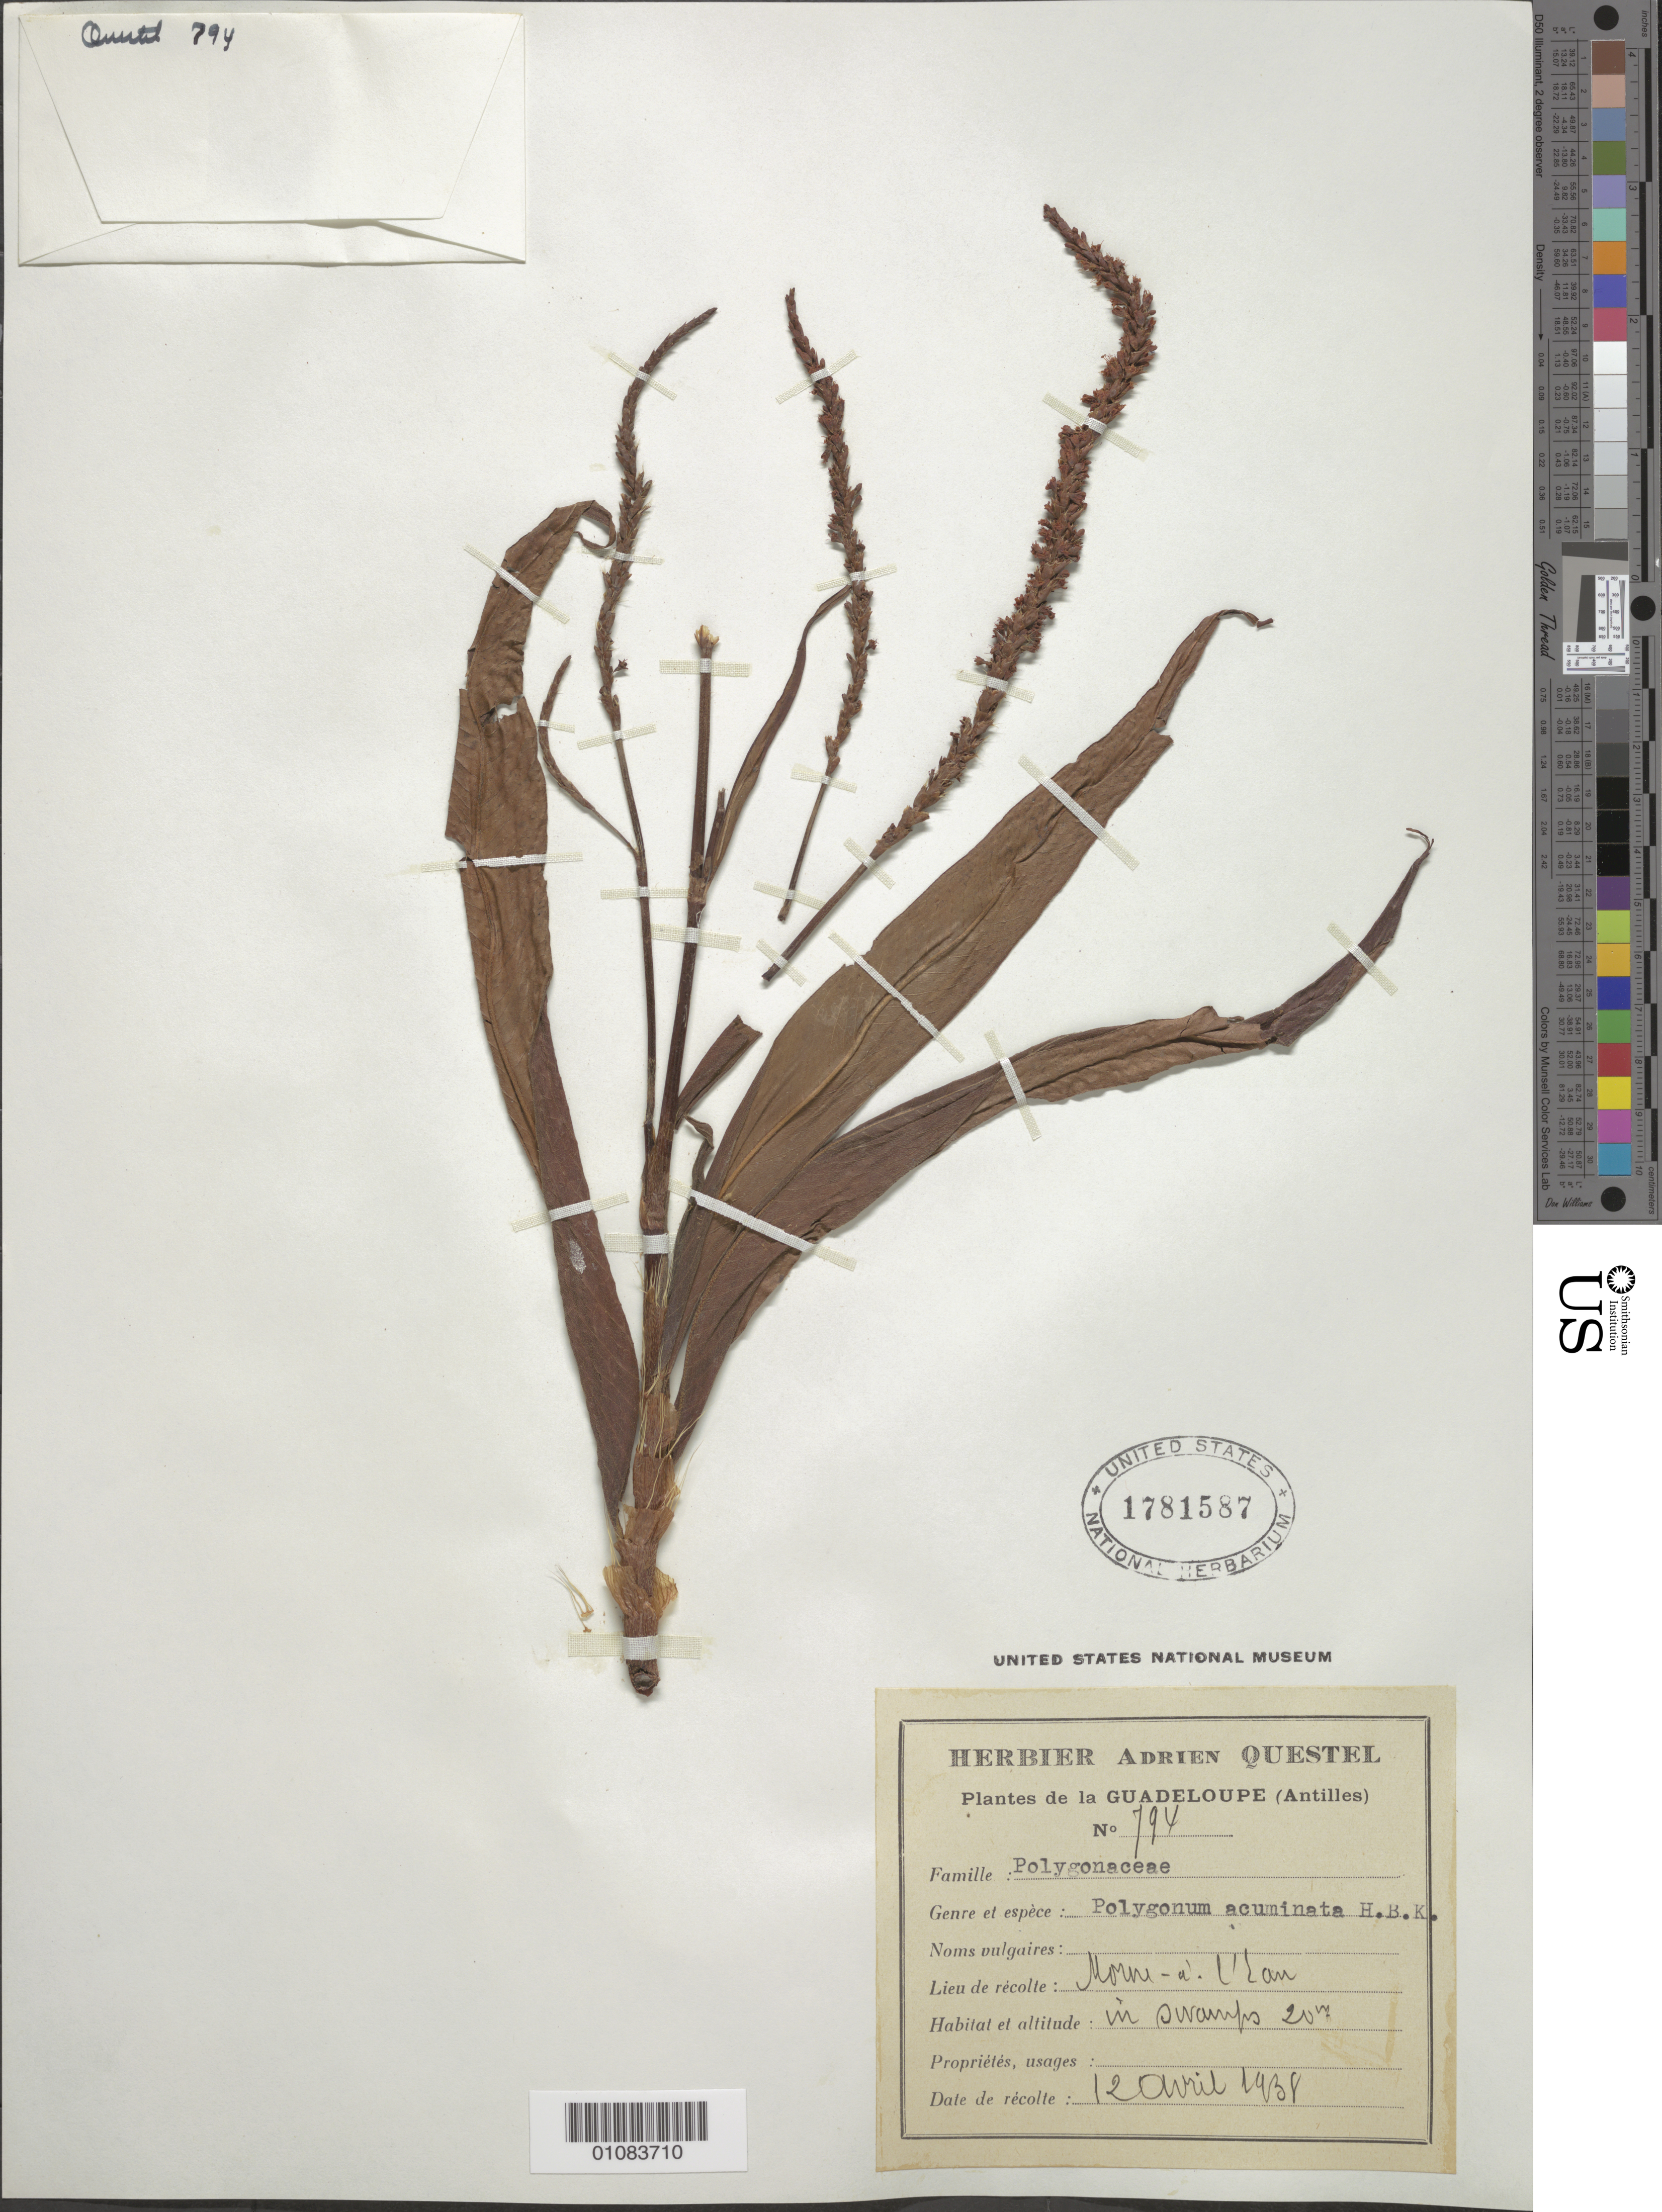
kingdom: Plantae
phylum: Tracheophyta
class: Magnoliopsida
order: Caryophyllales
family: Polygonaceae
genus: Polygonum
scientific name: Polygonum acuminatum var. acuminatum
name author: Kunth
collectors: A. Questel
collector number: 794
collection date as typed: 12 Apr 1938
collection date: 1938-04-12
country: Guadeloupe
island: Grande Terre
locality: Morne-a-l'Eau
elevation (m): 20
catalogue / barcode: US 1781587